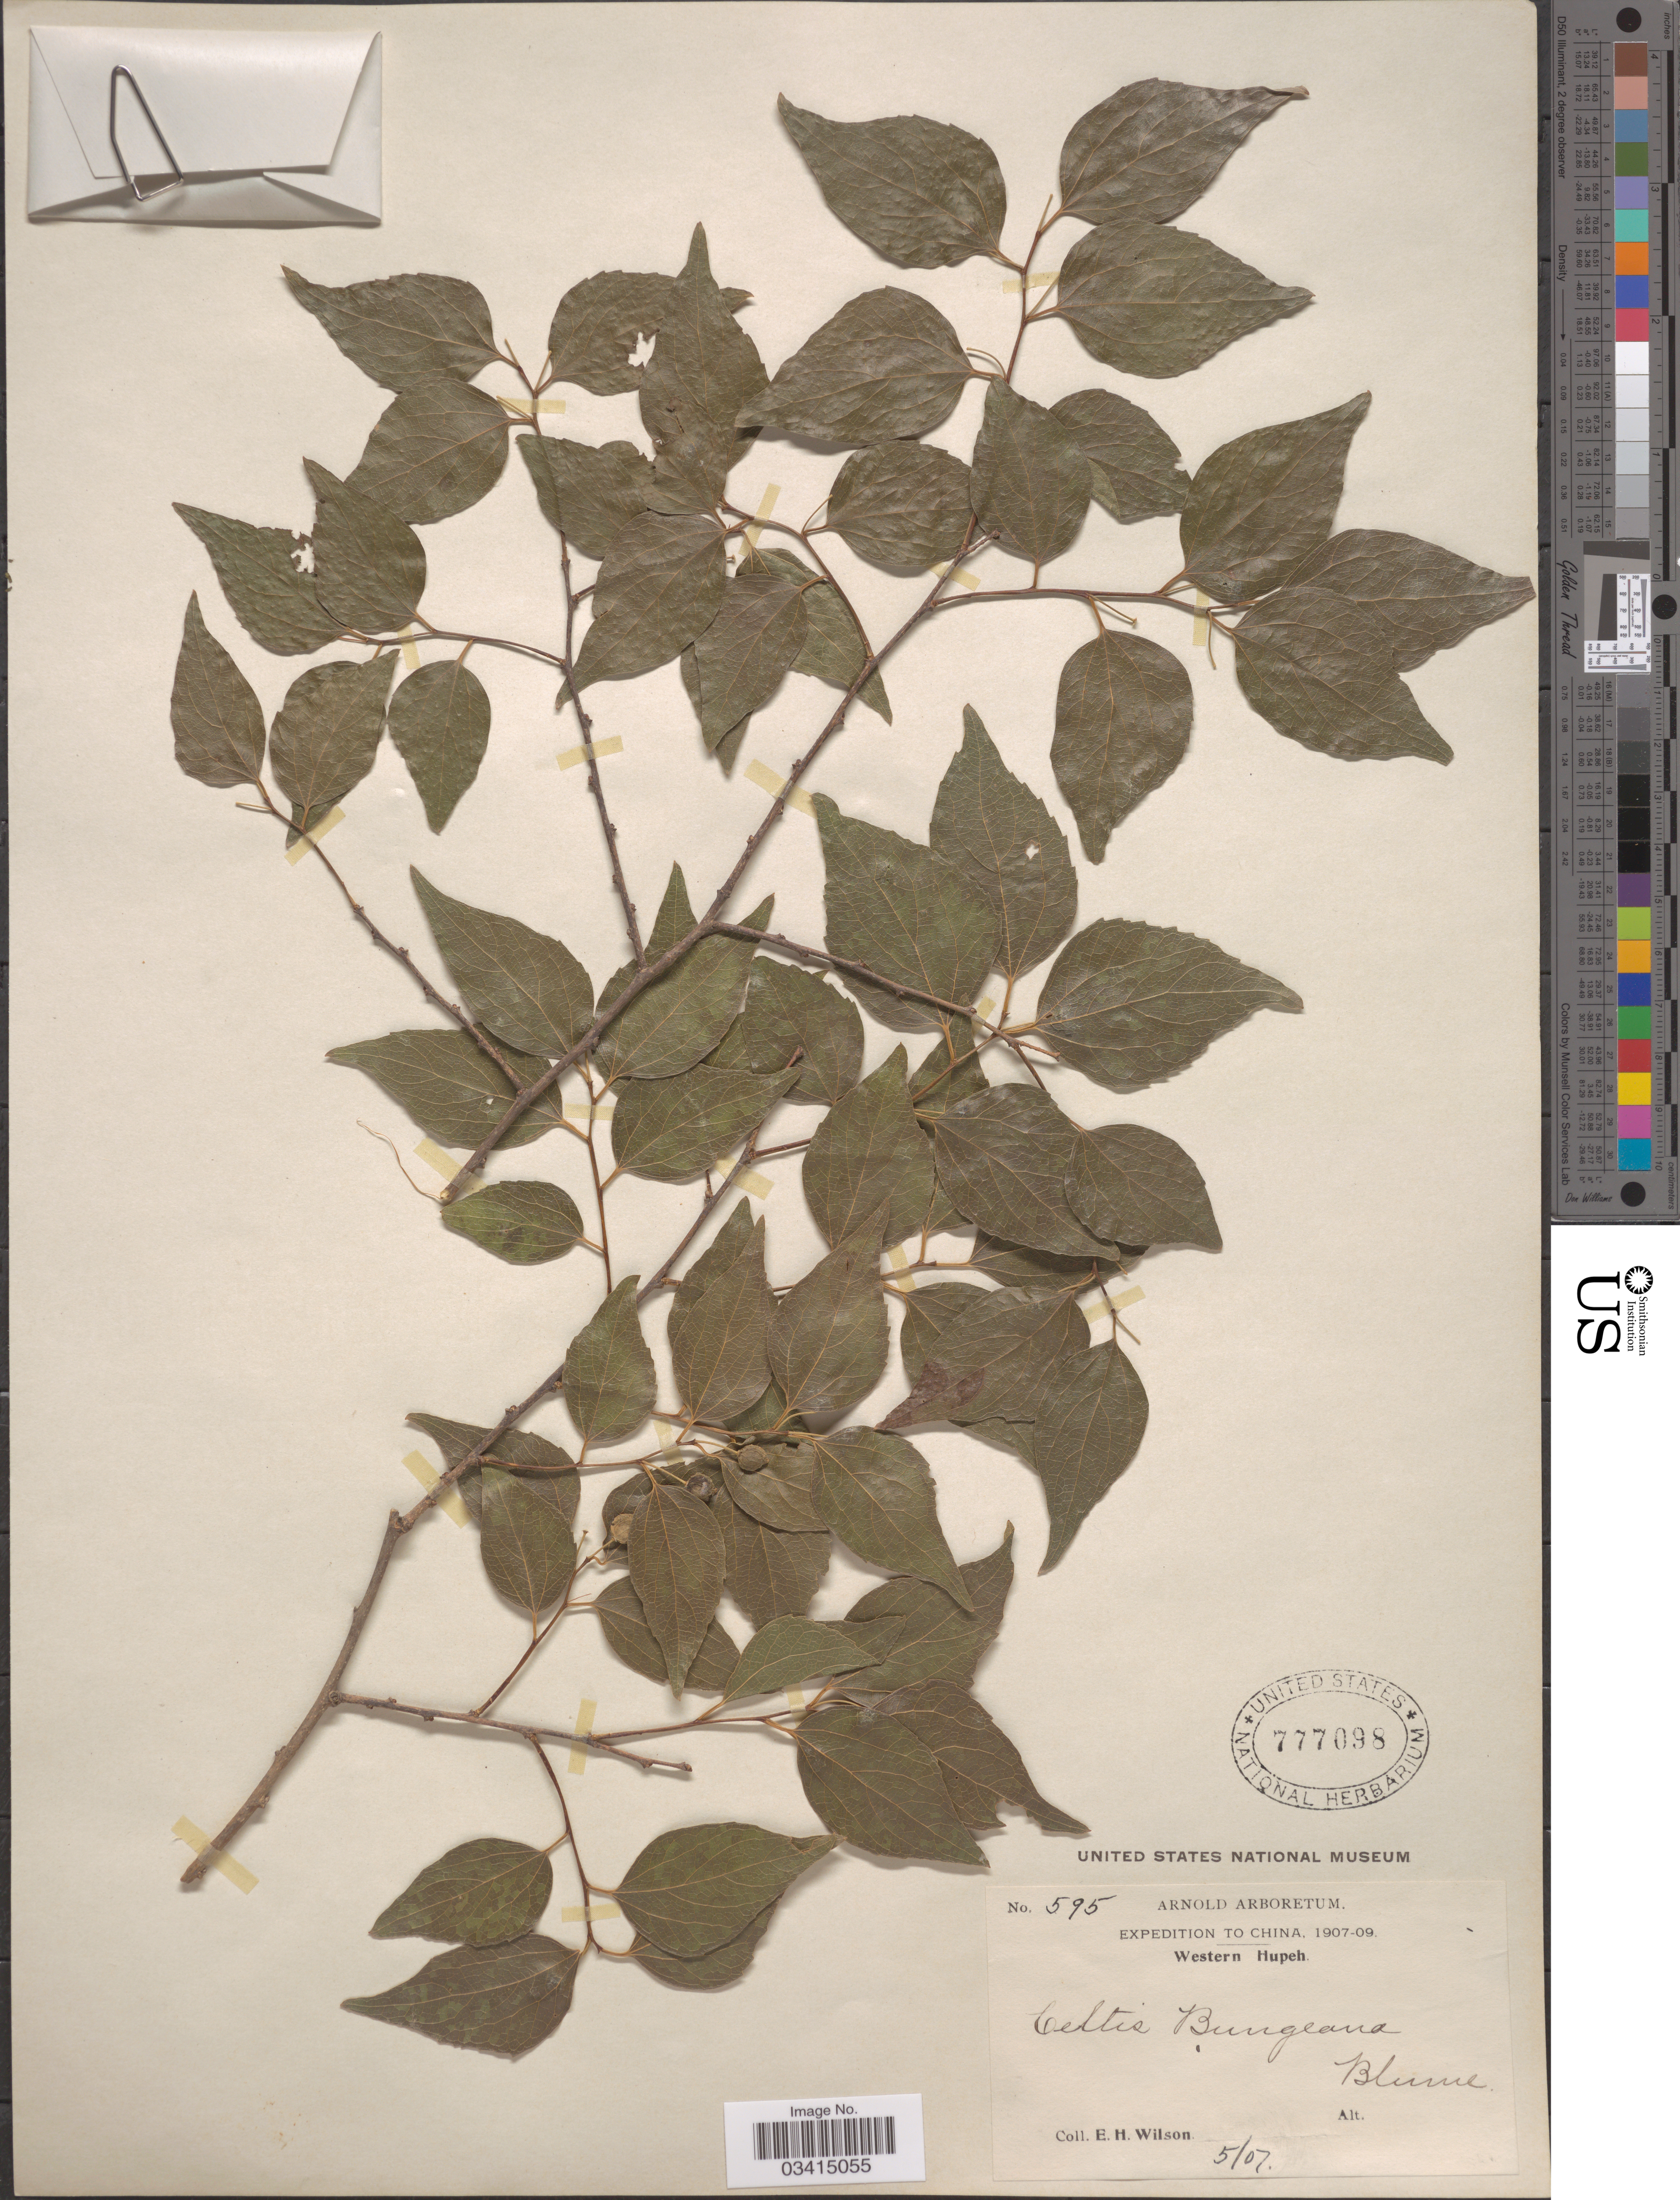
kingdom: Plantae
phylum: Tracheophyta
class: Magnoliopsida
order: Rosales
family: Cannabaceae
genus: Celtis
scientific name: Celtis bungeana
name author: Blume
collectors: E. Wilson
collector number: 595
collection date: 1907-05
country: China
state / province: Hubei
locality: Western Hupeh.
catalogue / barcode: US 777098